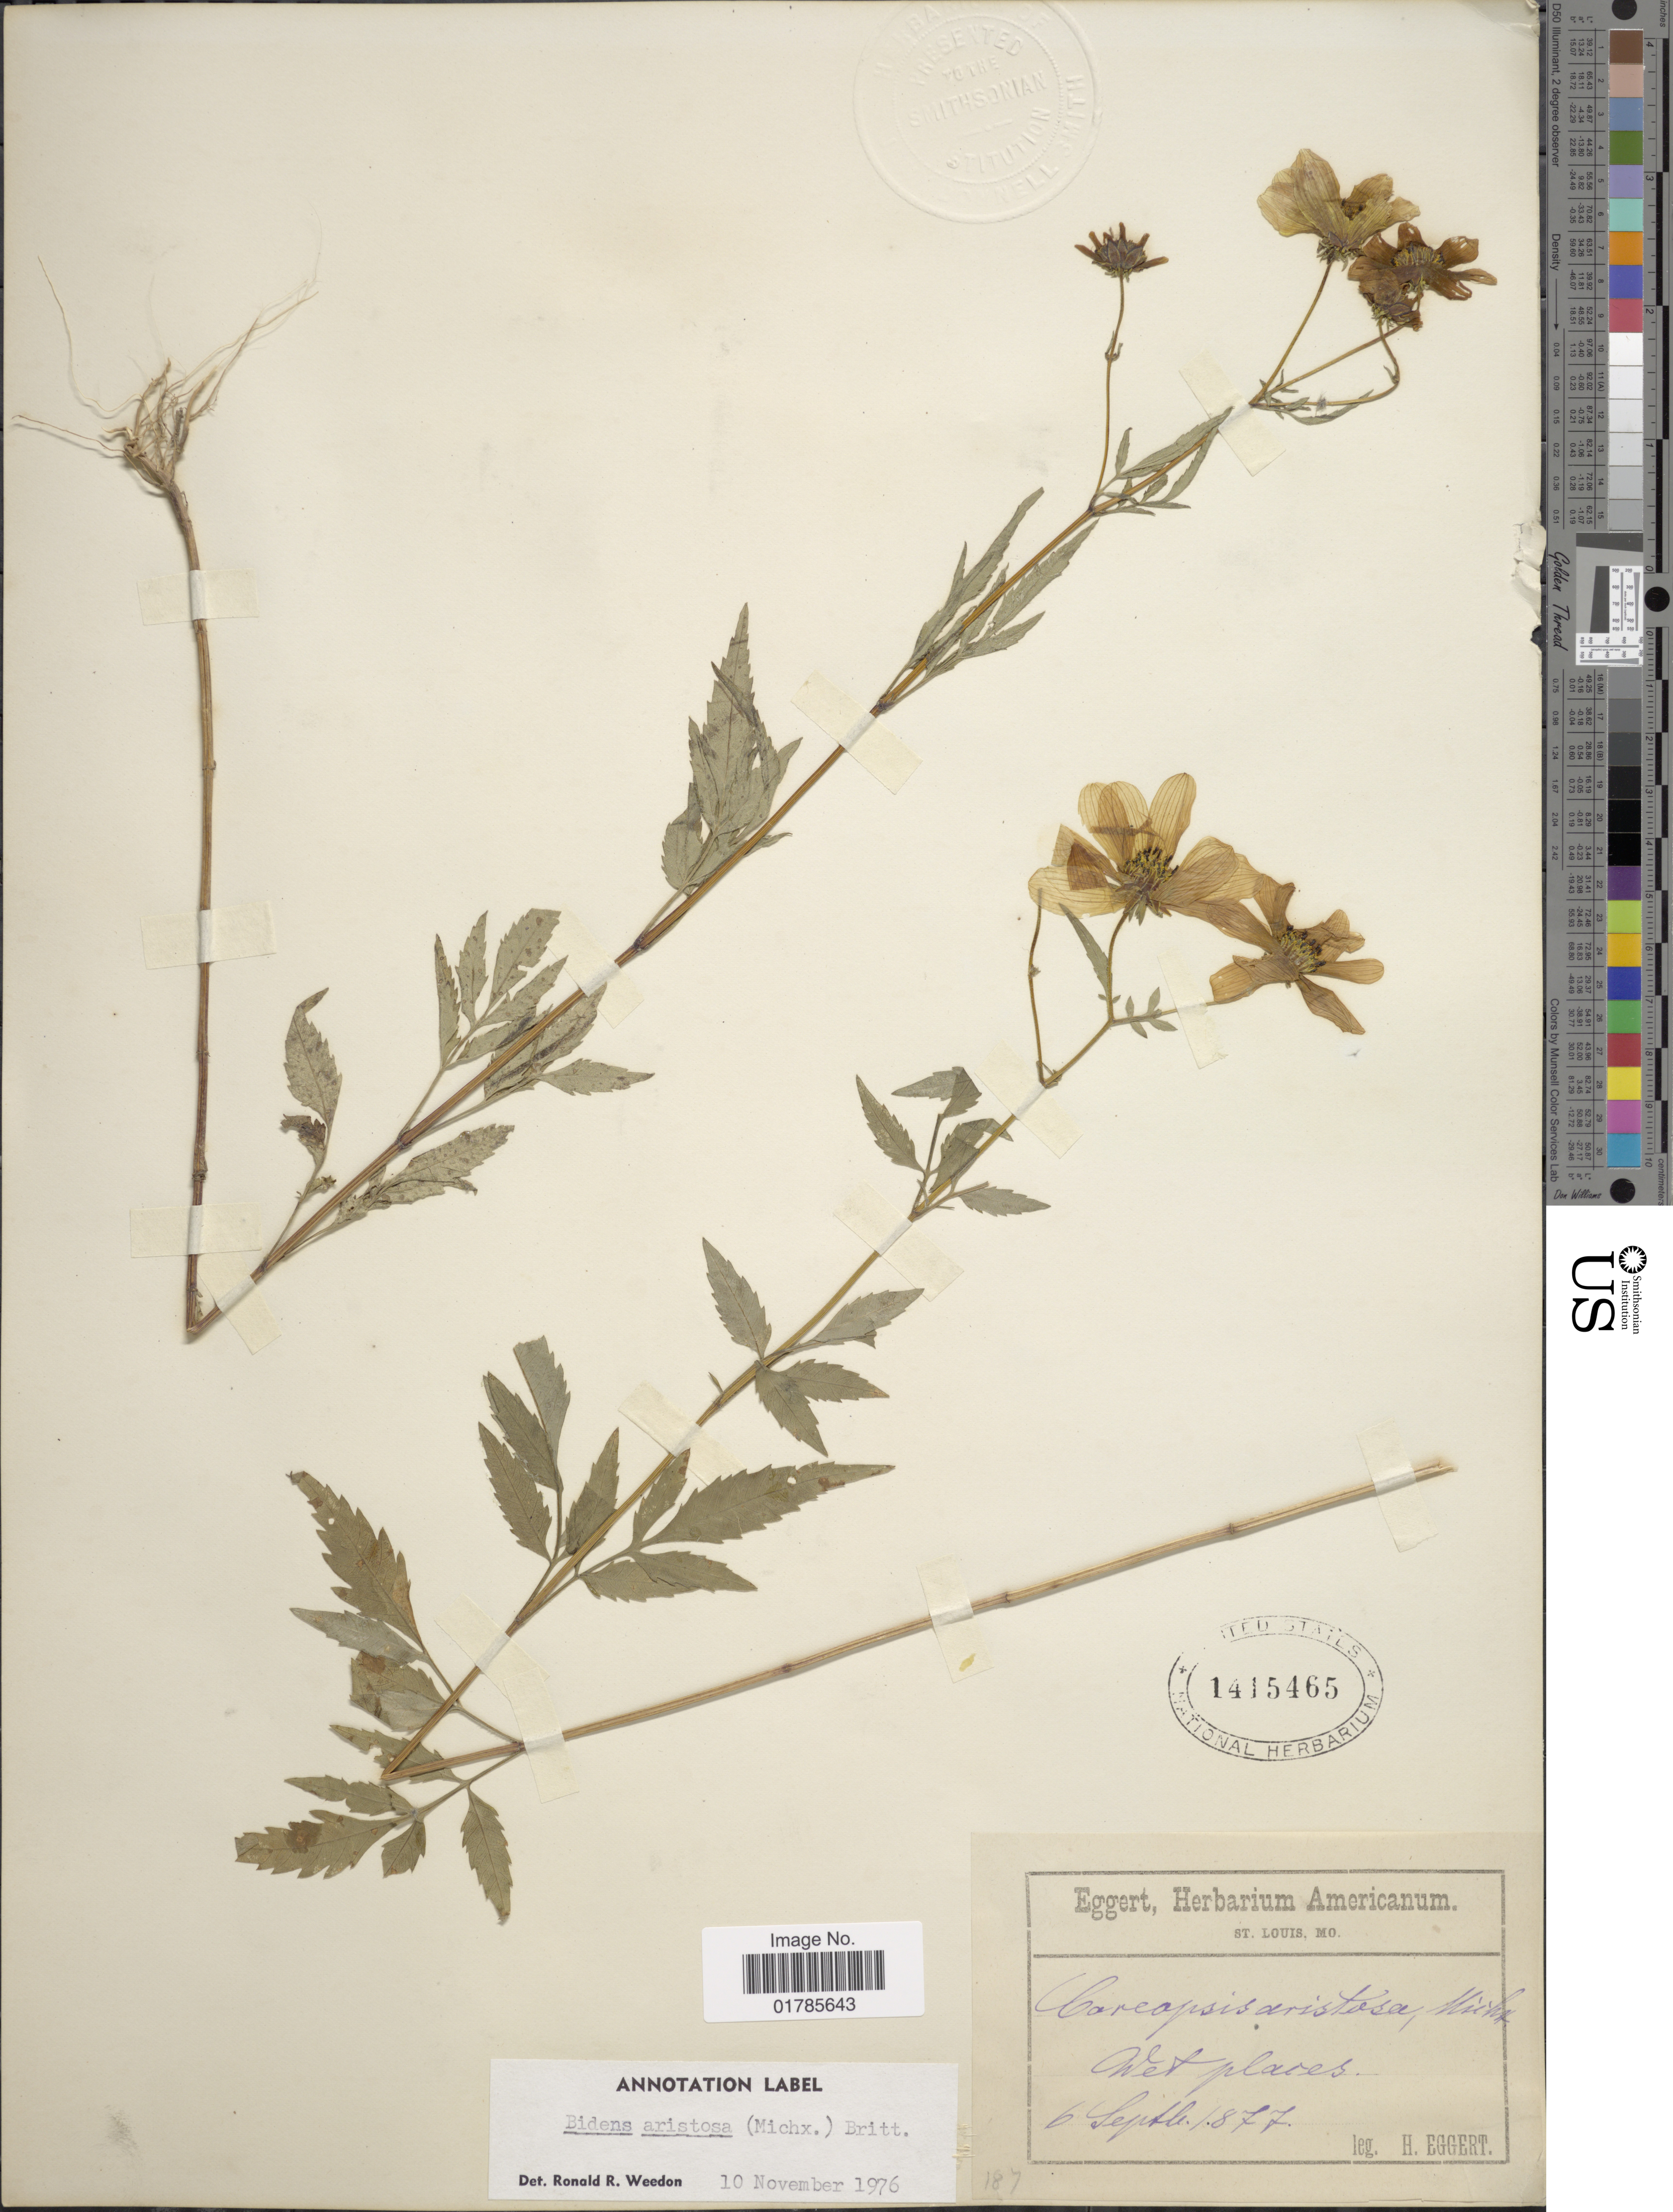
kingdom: Plantae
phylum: Tracheophyta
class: Magnoliopsida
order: Asterales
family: Asteraceae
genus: Bidens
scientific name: Bidens aristosa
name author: (Michx.) Britton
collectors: H. Eggert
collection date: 1877-09-06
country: United States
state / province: Missouri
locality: St. Louis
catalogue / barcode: US 1415465